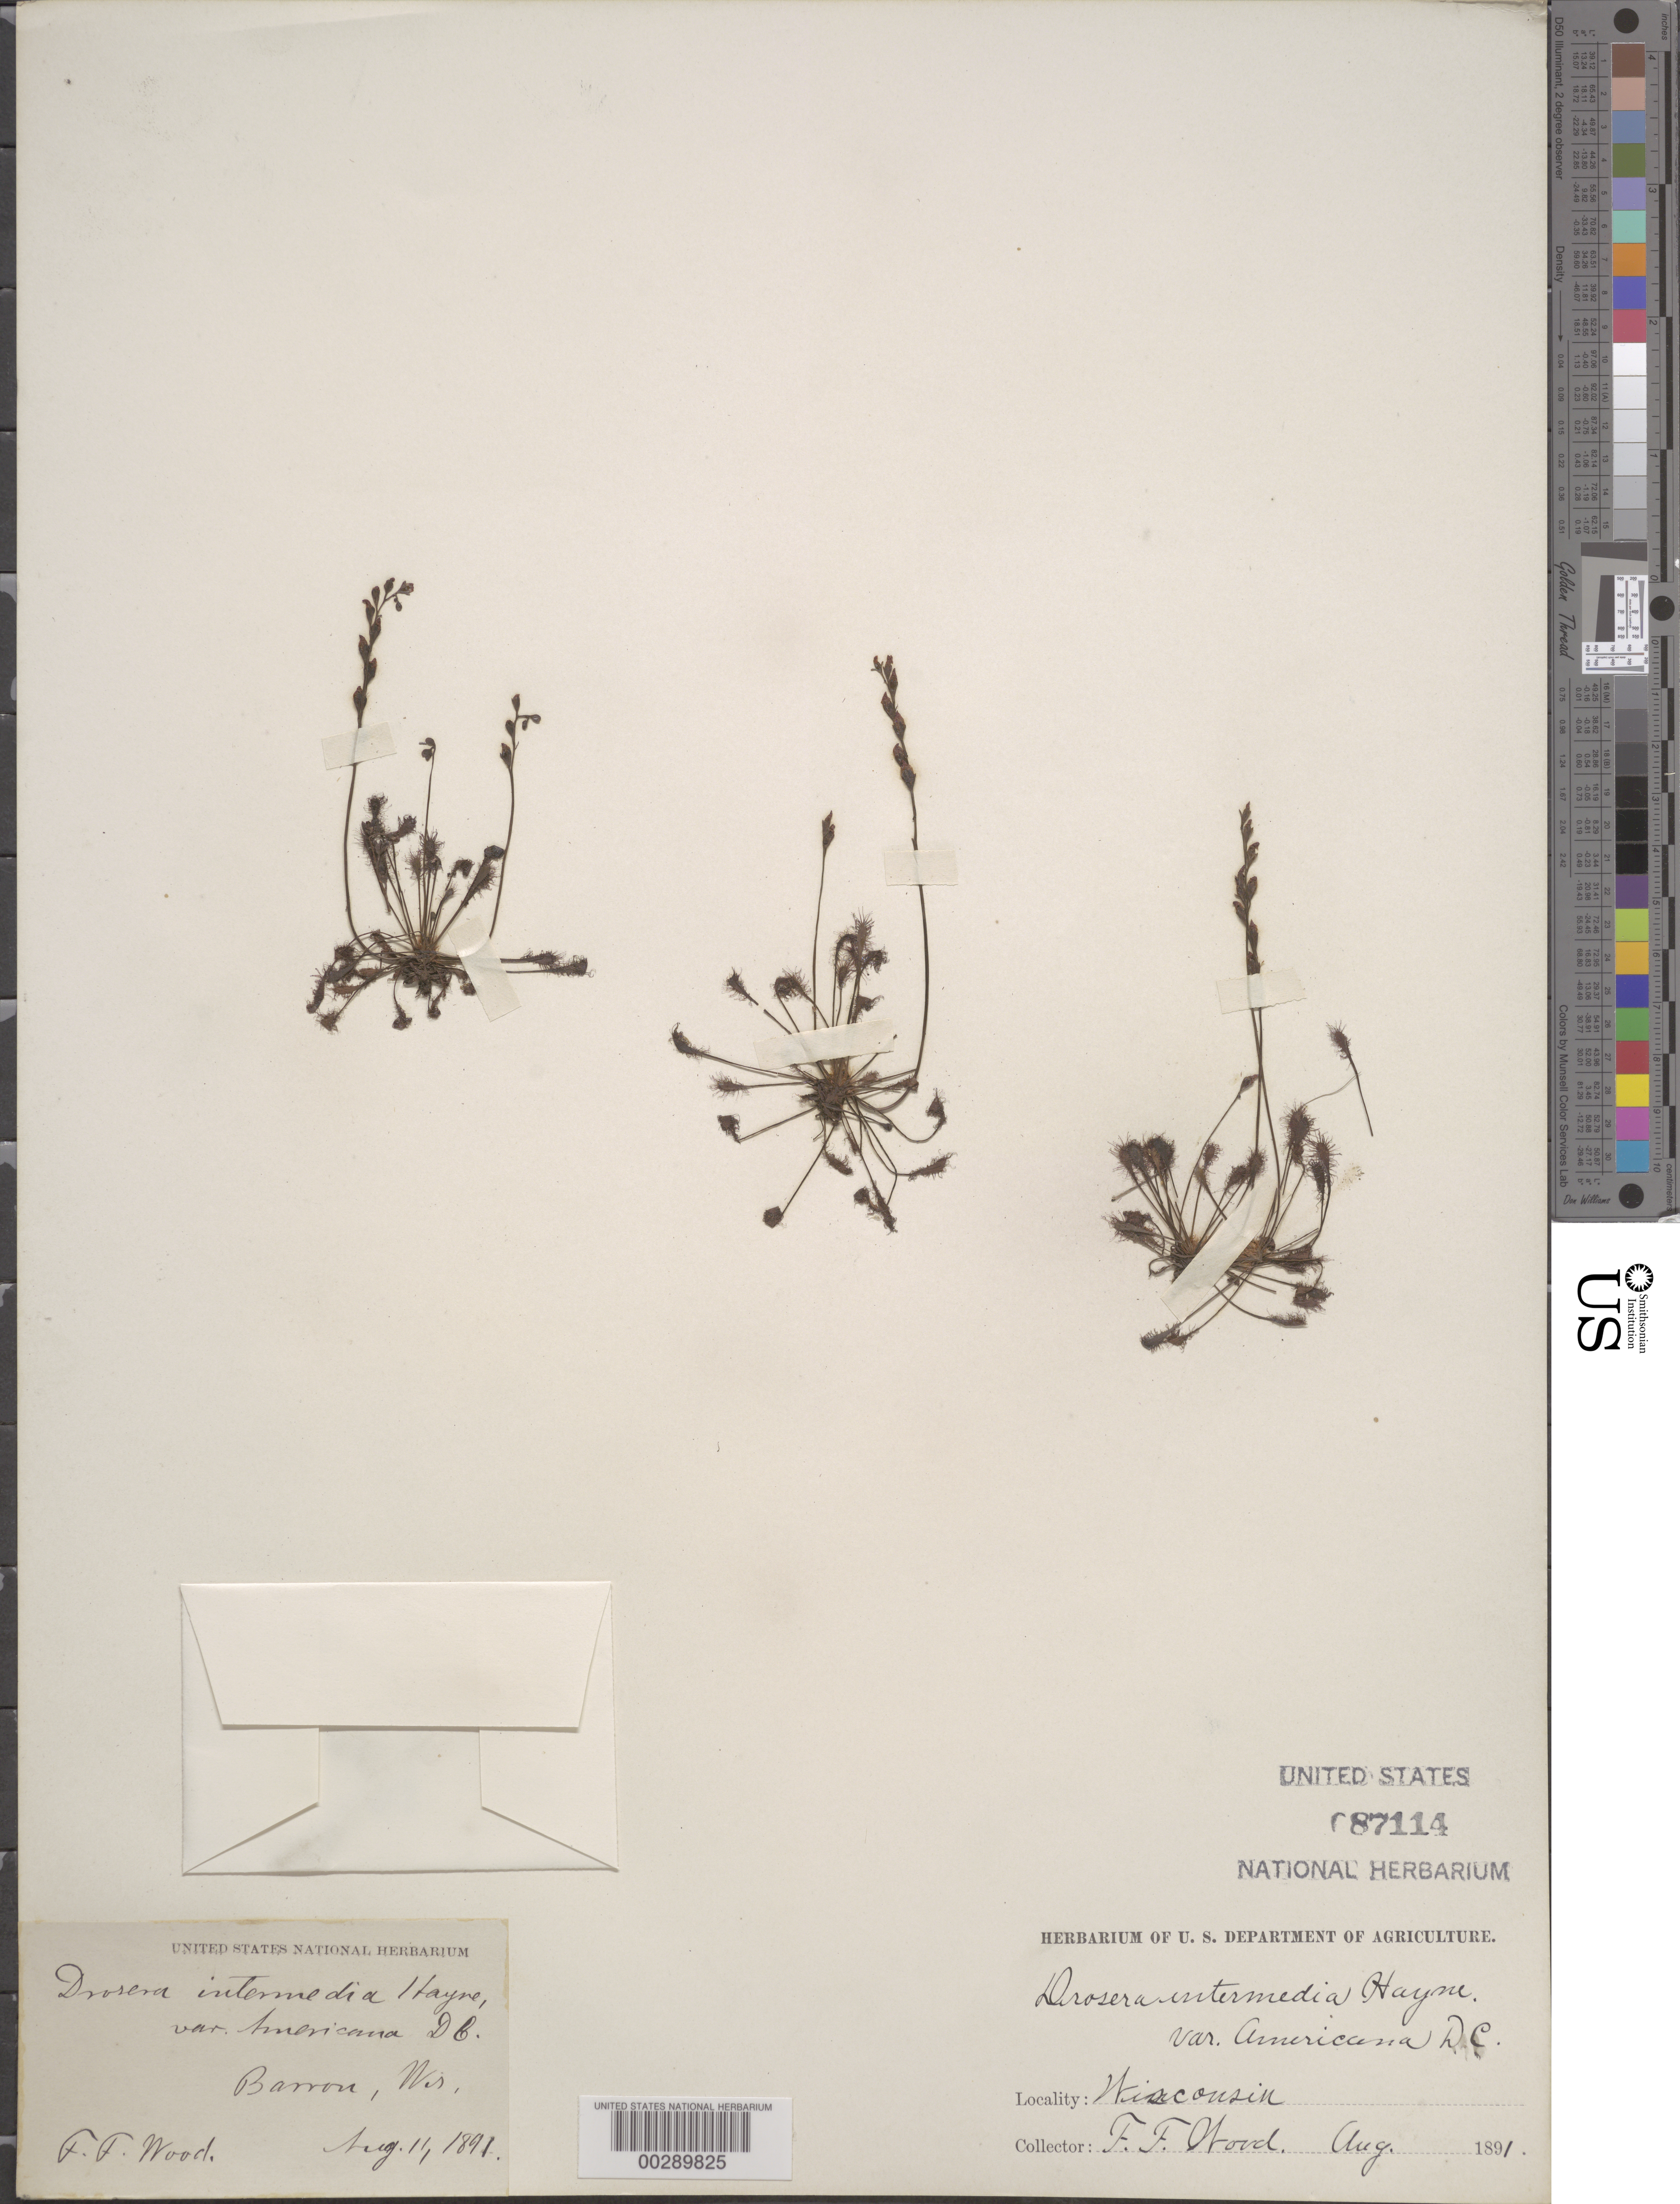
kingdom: Plantae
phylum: Tracheophyta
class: Magnoliopsida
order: Caryophyllales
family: Droseraceae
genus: Drosera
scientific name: Drosera intermedia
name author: Hayne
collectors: F. Wood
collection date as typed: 11 Jul 1891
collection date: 1891-07-11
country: United States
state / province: Wisconsin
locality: Barron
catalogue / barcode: US 87114